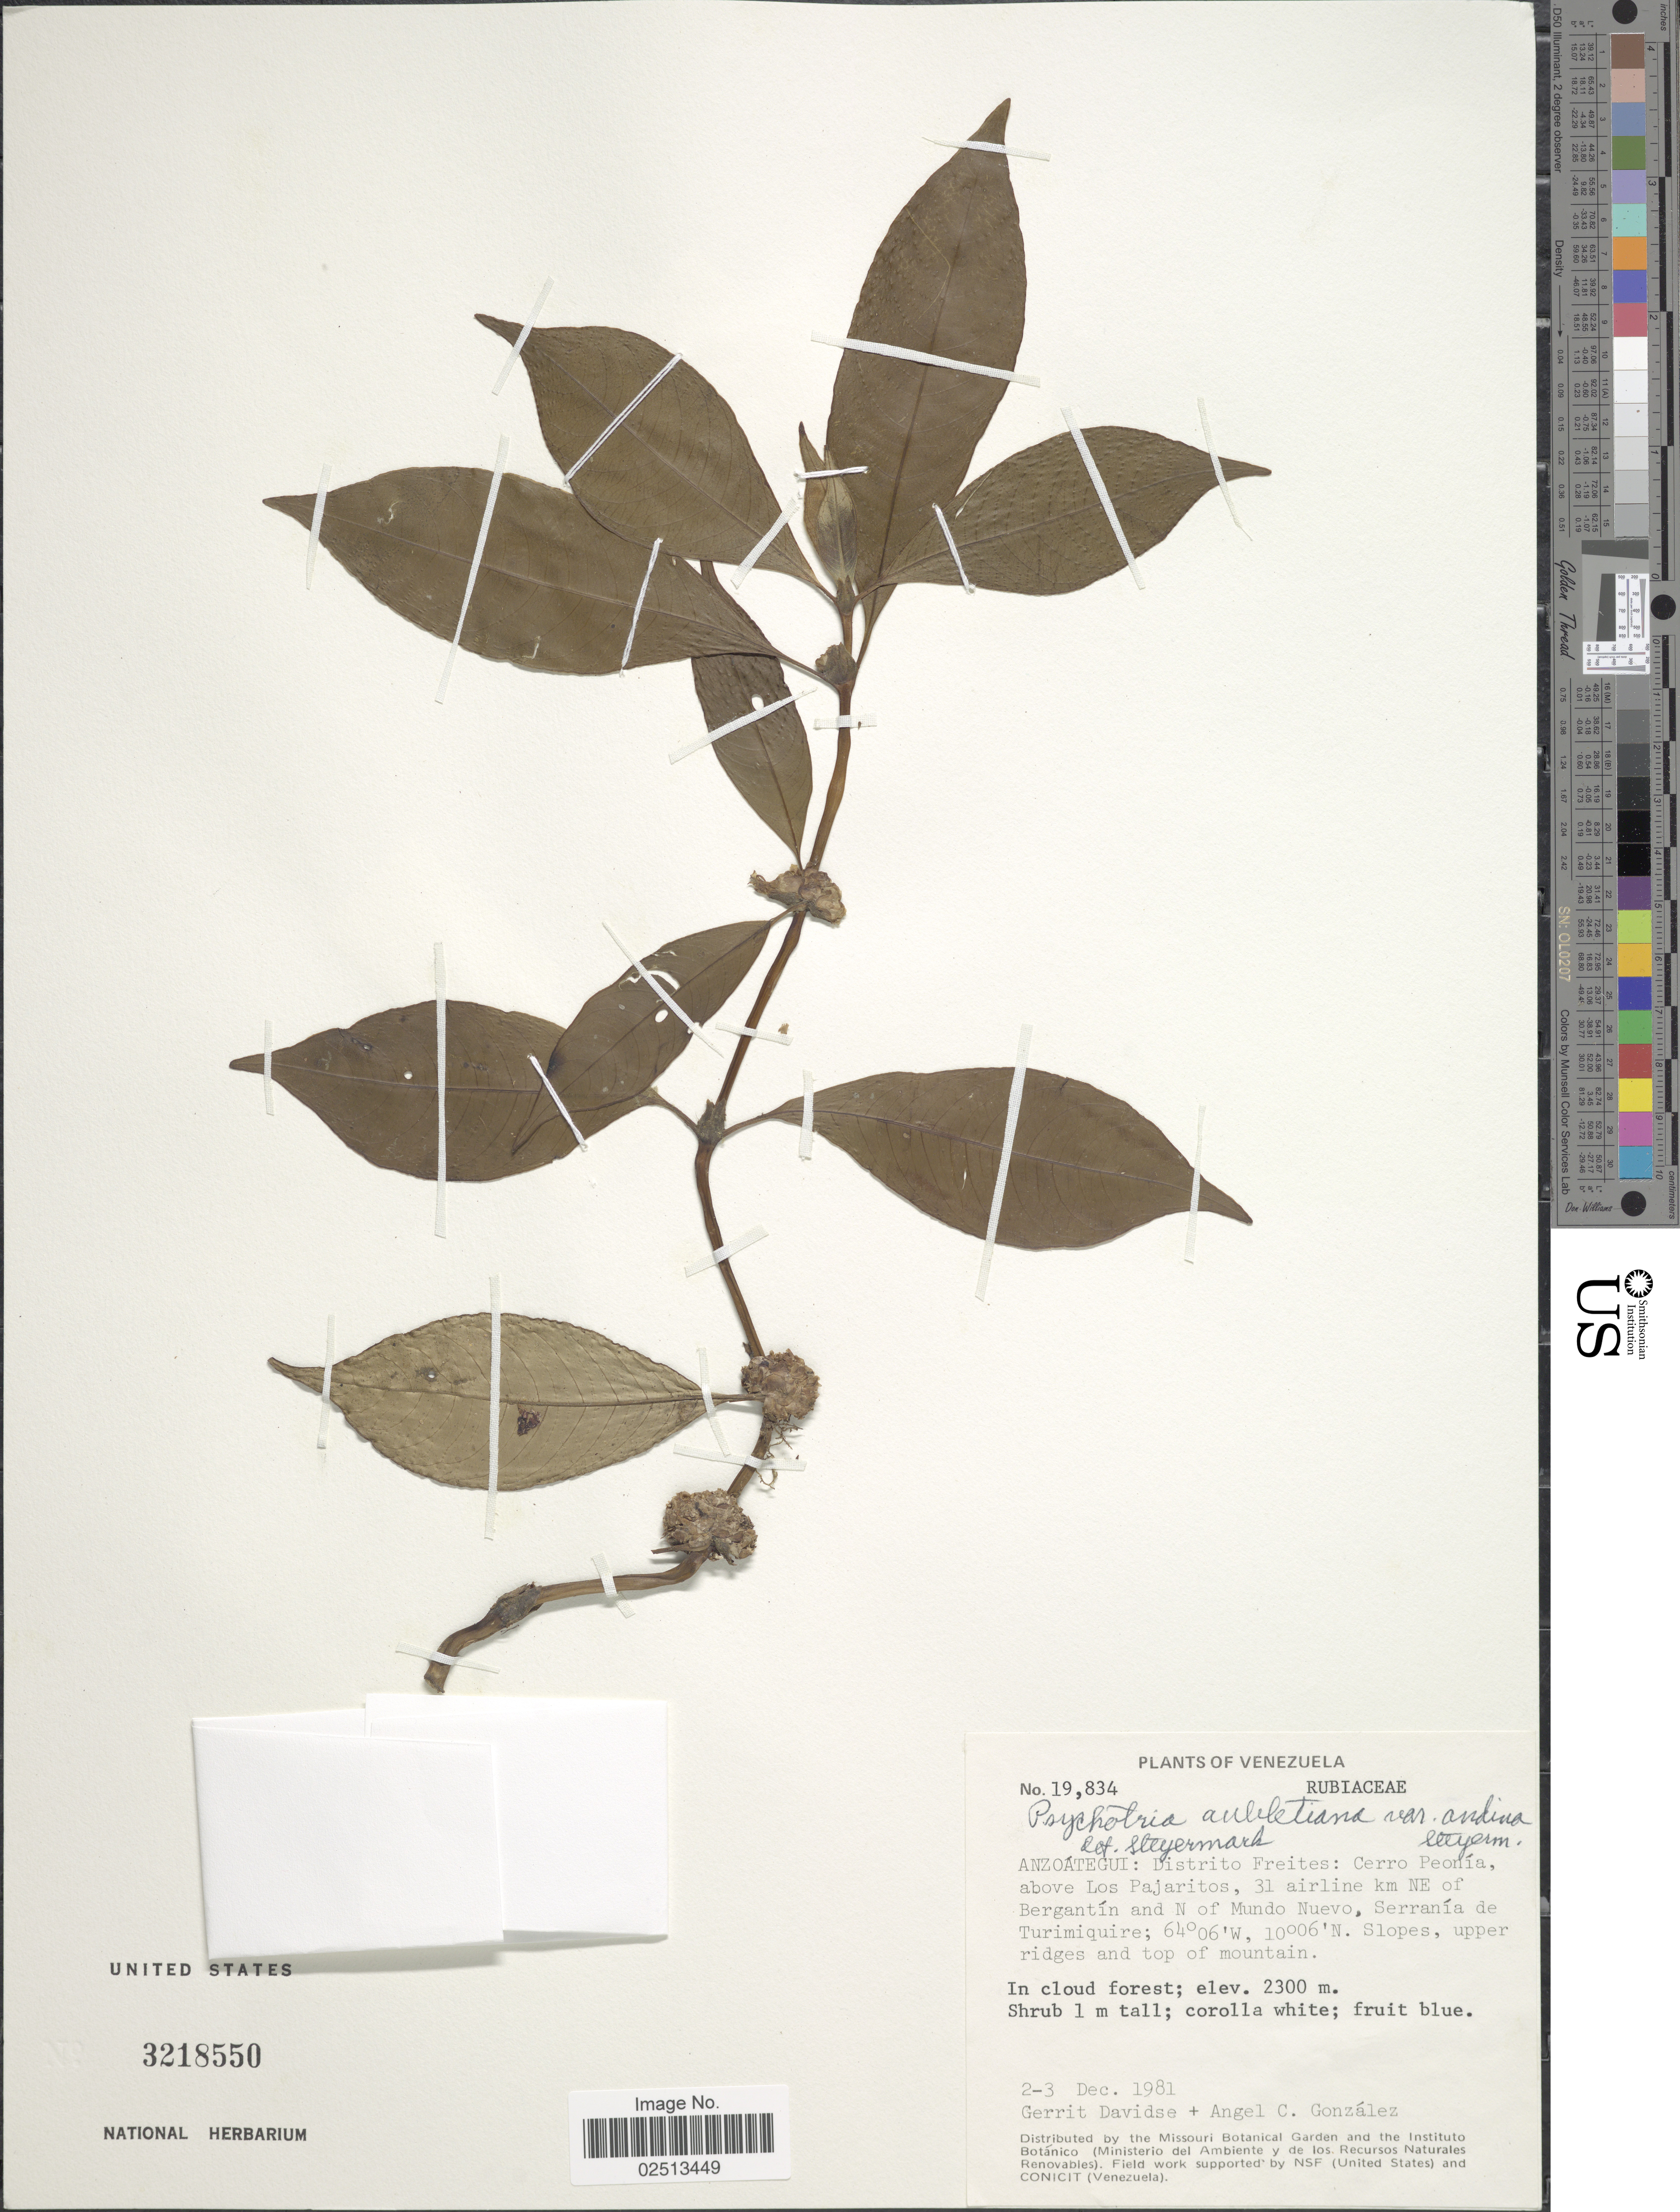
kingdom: Plantae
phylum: Tracheophyta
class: Magnoliopsida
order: Gentianales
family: Rubiaceae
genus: Psychotria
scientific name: Psychotria aubletiana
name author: Steyerm.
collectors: G. Davidse & A. C. González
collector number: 19834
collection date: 1981-12-02/1981-12-03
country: Venezuela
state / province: Anzoategui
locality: Distrito Freitas: Cerro Peonía above Los Pajaritos, 31 airline km NW of Bergantín and N of Mundo Nuevo, Serranía de Turimiquire, upper ridges and top of mointain, In cloud forest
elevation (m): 2300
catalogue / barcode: US 3218550